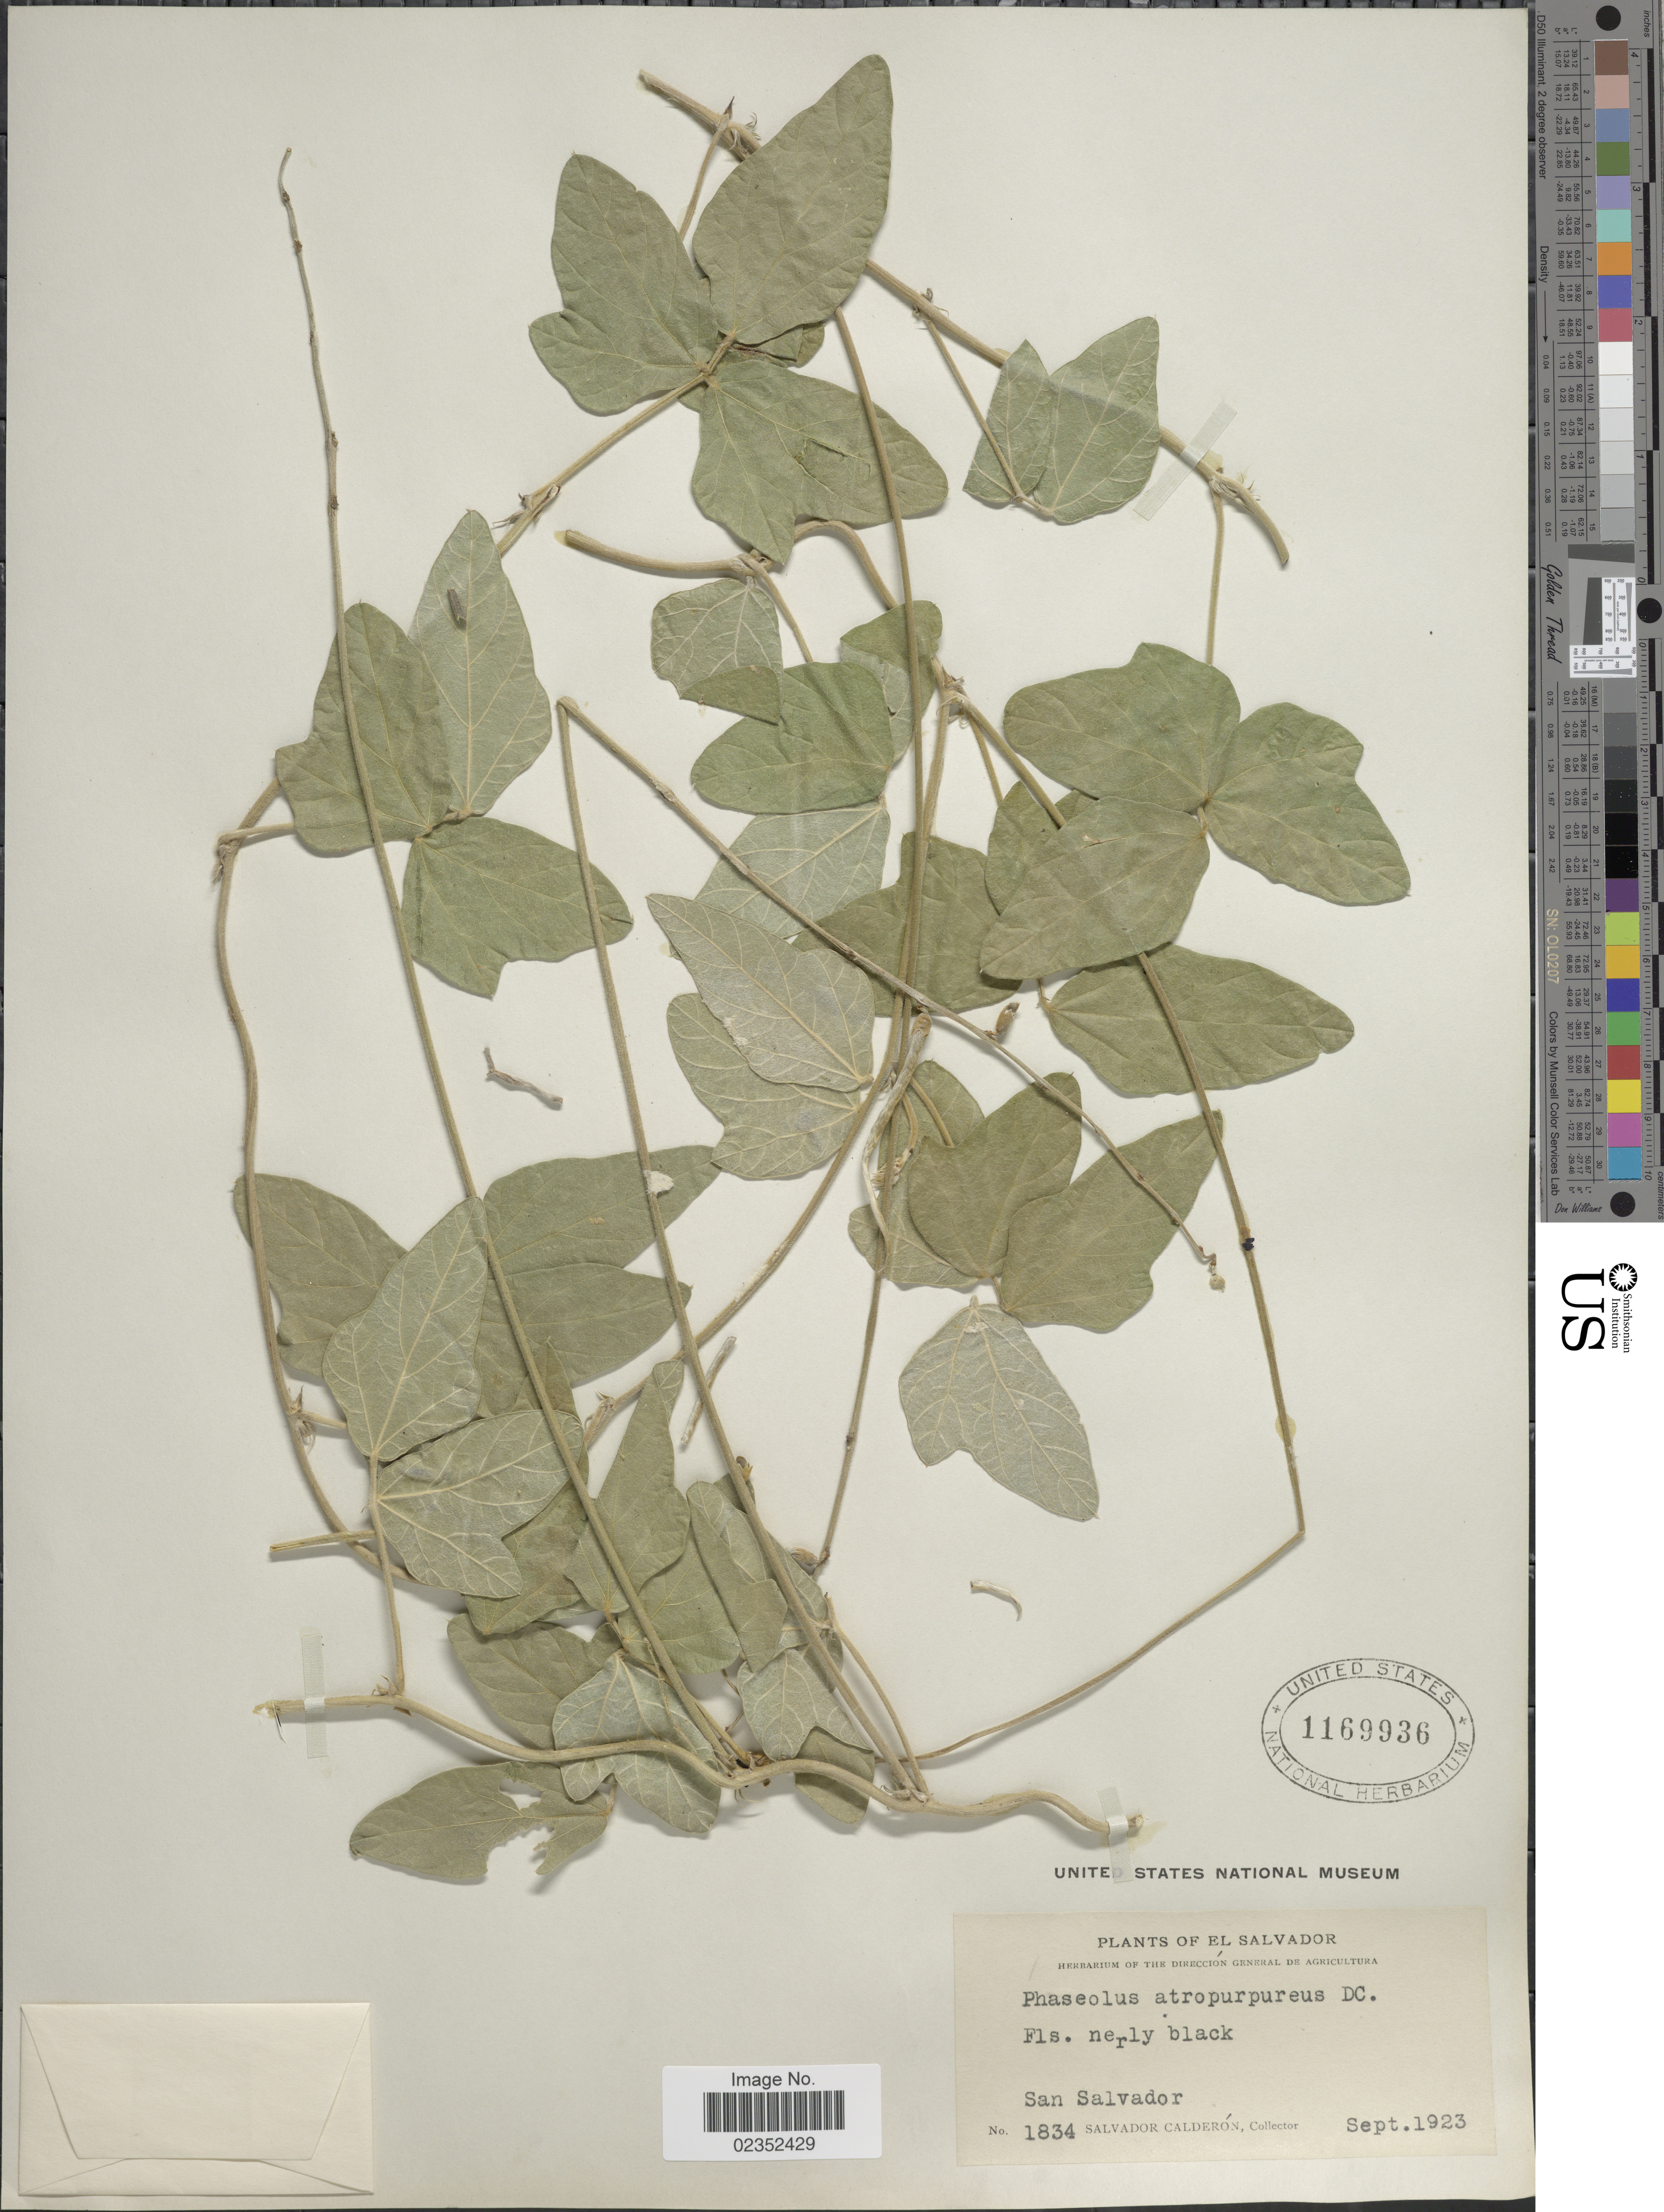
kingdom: Plantae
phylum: Tracheophyta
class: Magnoliopsida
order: Fabales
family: Fabaceae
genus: Macroptilium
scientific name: Macroptilium atropurpureum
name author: (DC.) Urb.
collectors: S. Calderón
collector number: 1834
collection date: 1923-09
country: El Salvador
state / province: San Salvador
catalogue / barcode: US 1169936